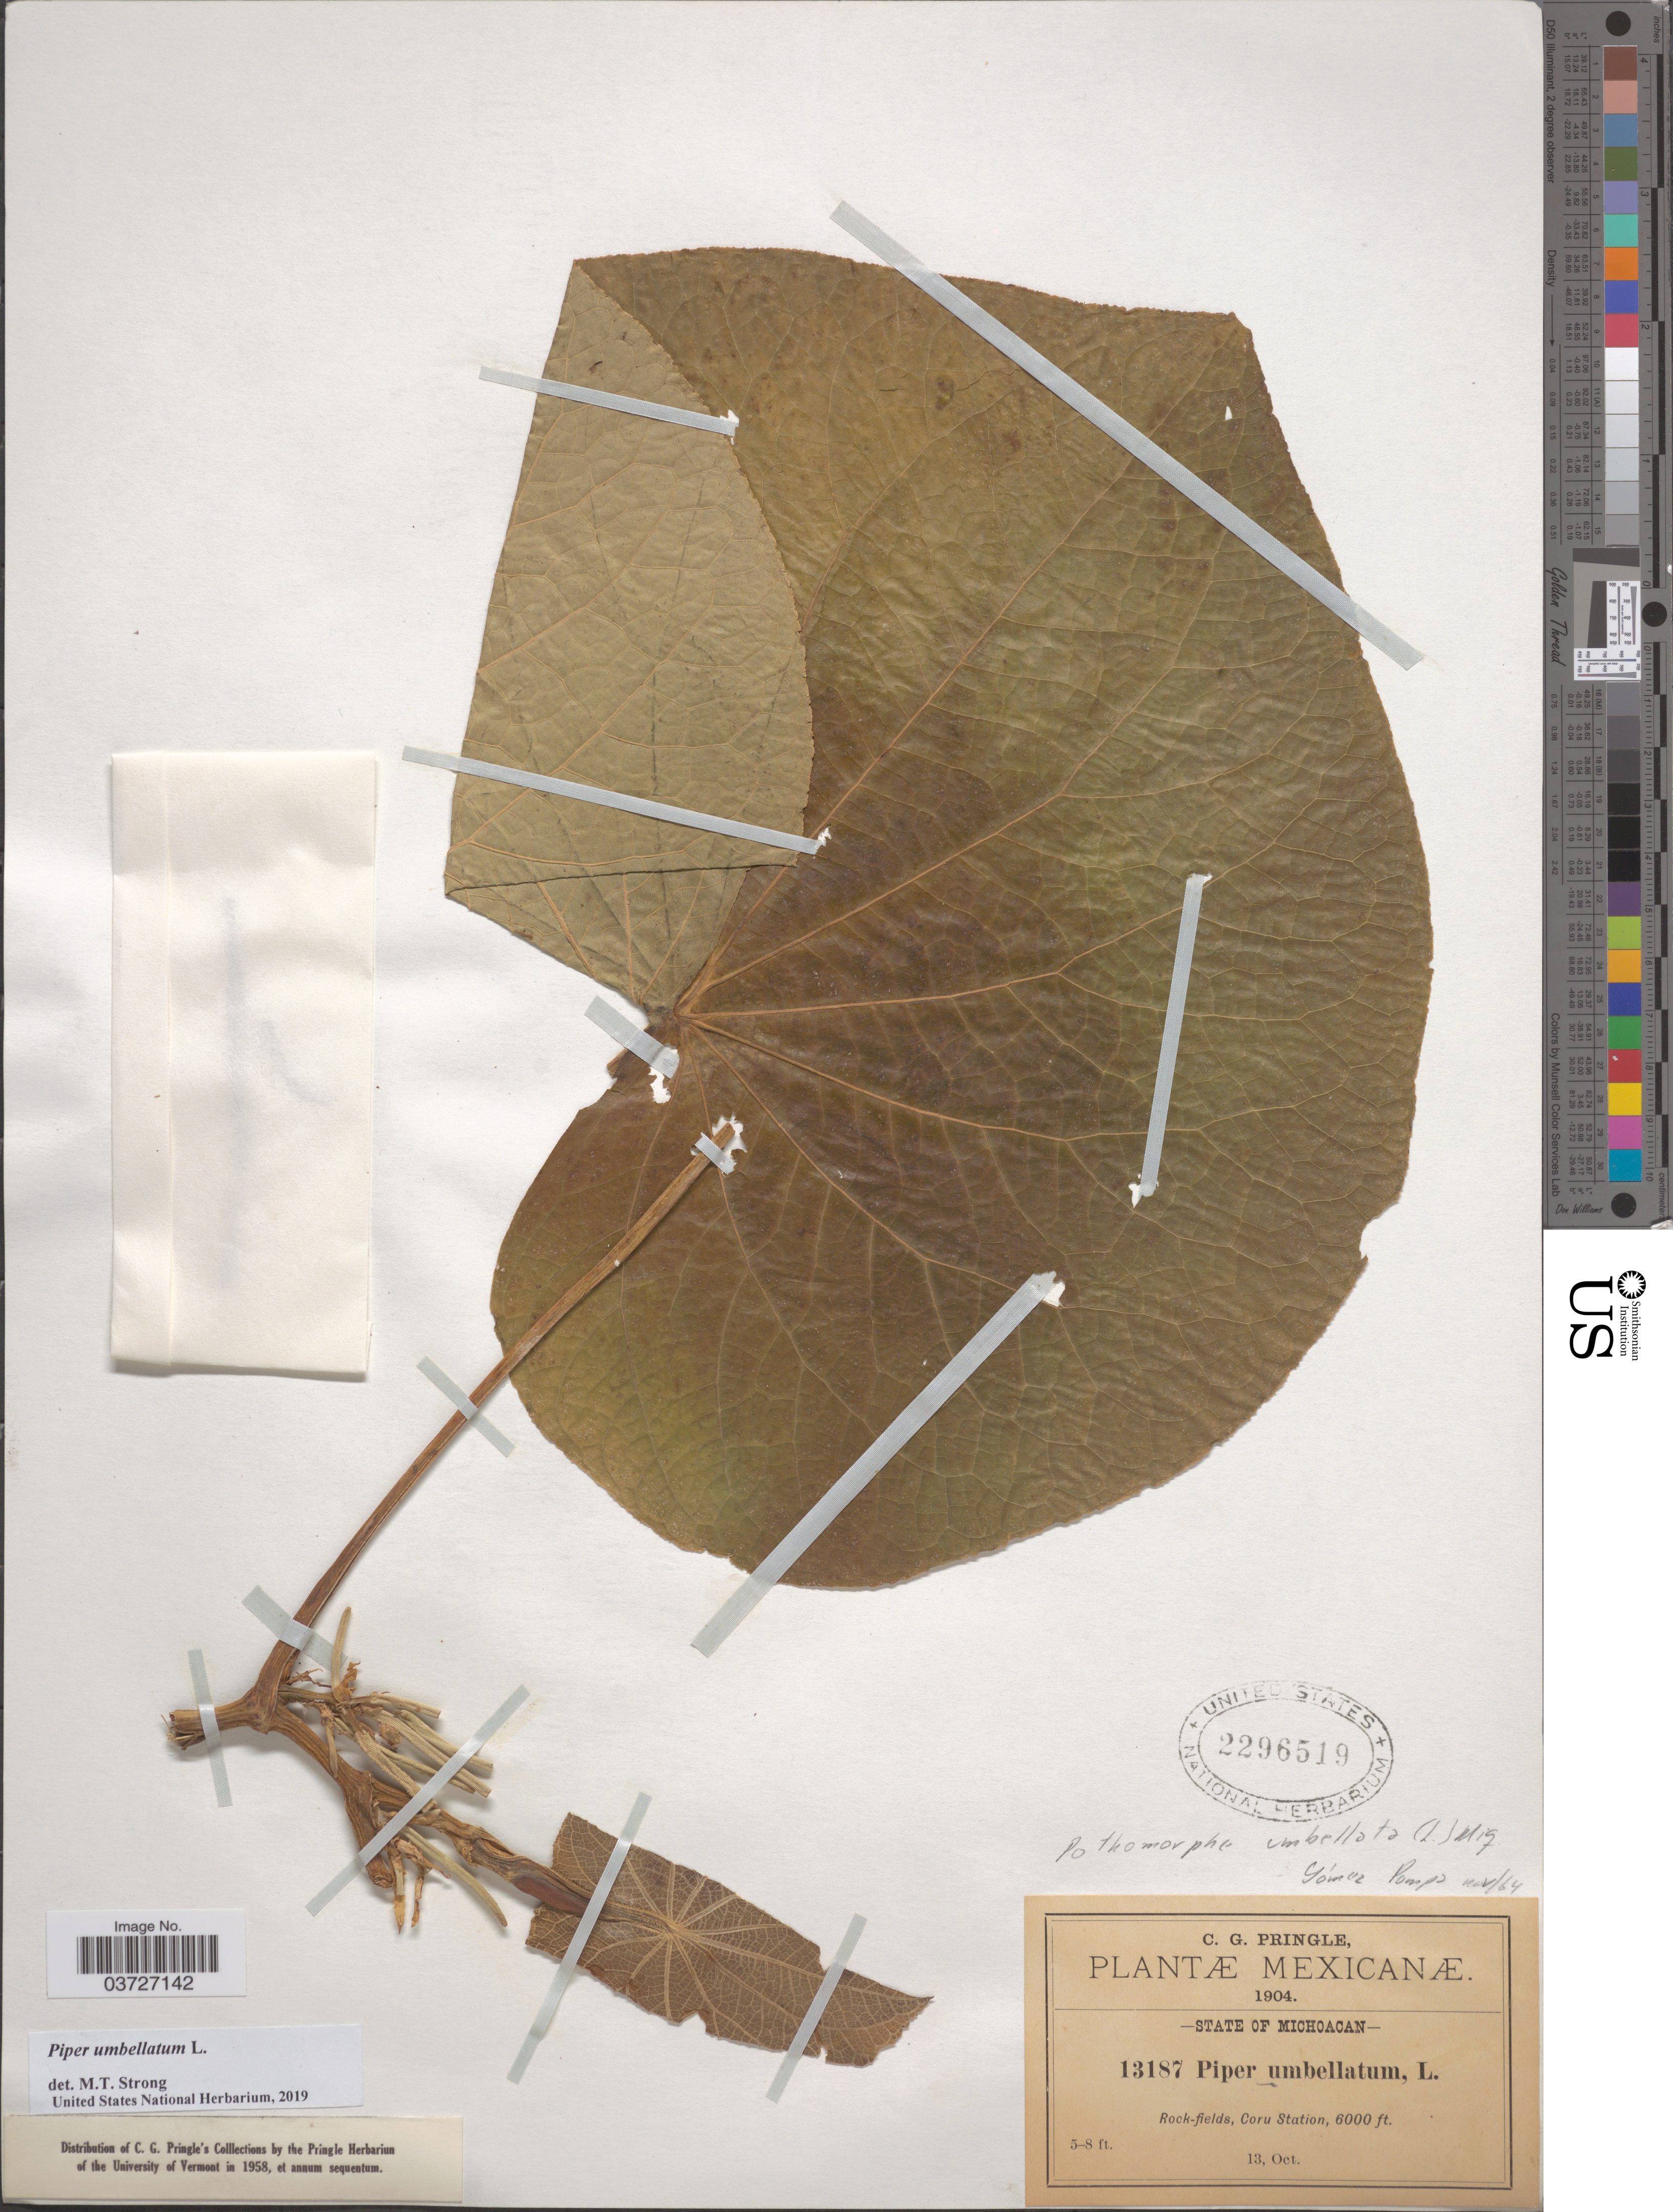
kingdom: Plantae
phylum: Tracheophyta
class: Magnoliopsida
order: Piperales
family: Piperaceae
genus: Piper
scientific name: Piper umbellatum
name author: L.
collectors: C. G. Pringle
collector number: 13187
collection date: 1904-10-13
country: Mexico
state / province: Michoacán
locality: Rock-fields, Coru Station.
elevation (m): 1829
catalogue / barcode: US 2296519